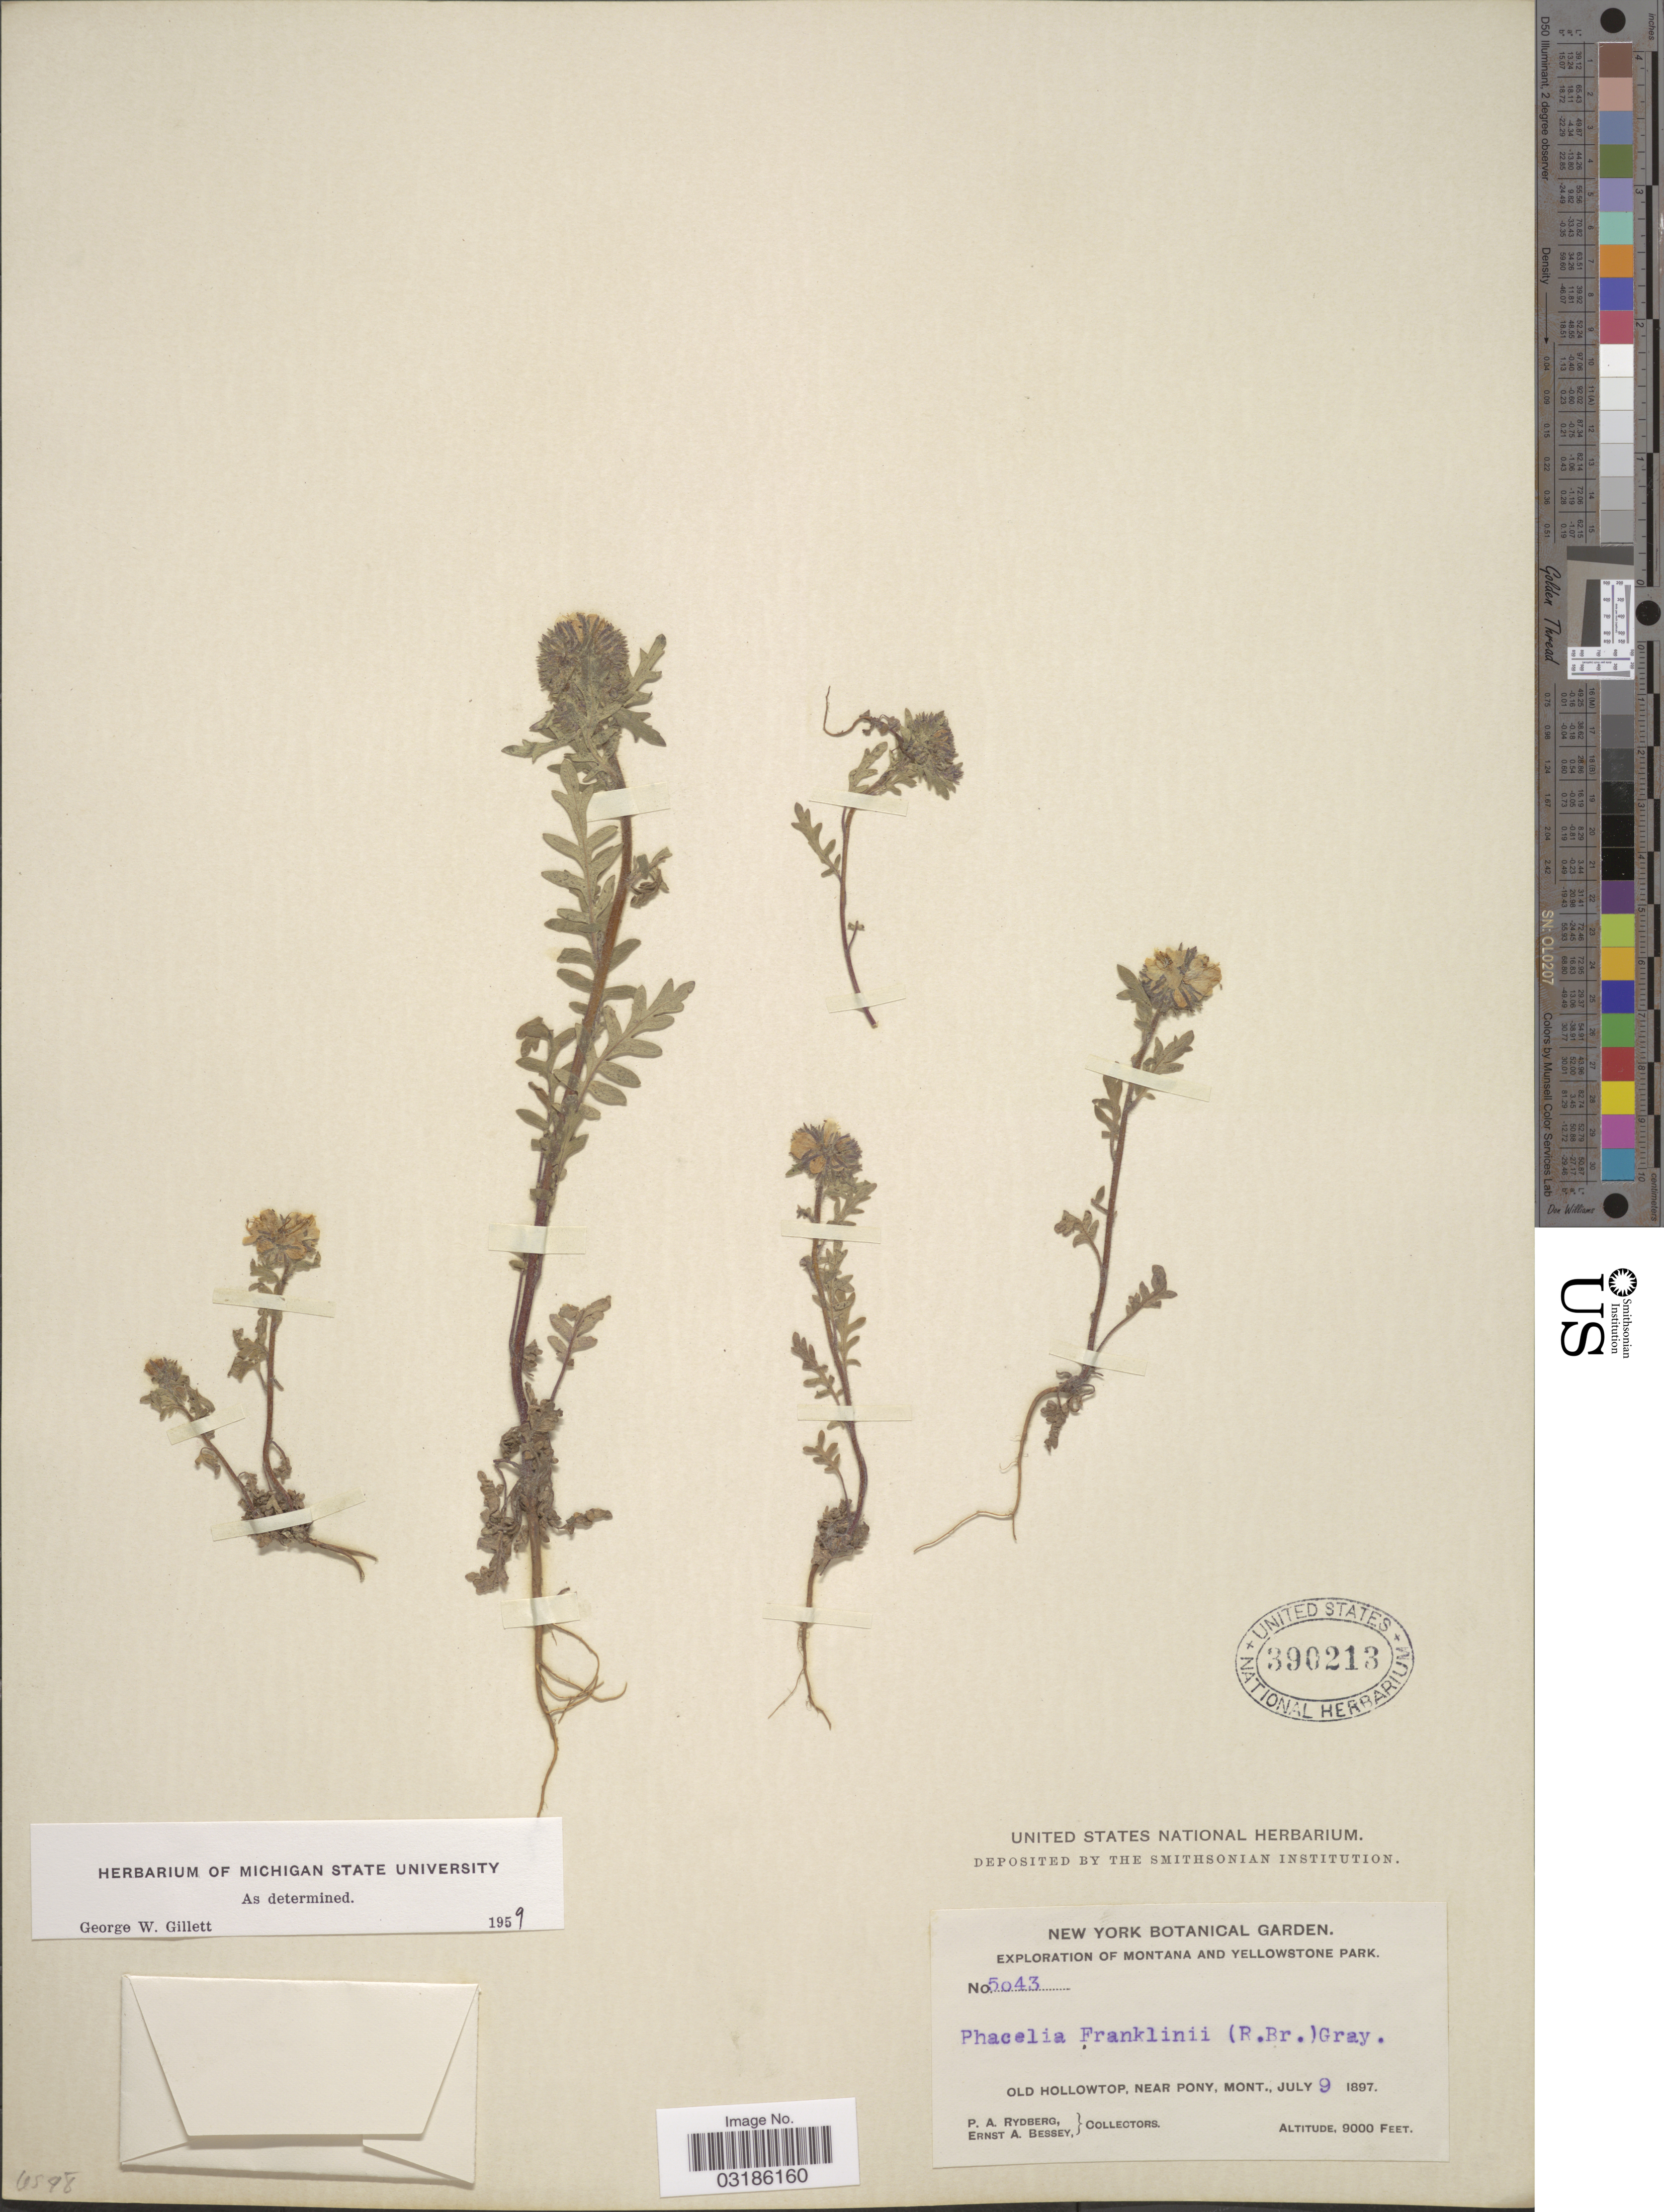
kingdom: Plantae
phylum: Tracheophyta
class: Magnoliopsida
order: Boraginales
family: Hydrophyllaceae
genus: Phacelia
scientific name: Phacelia franklinii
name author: Nutt.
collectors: P. A. Rydberg & E. A. Bessey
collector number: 5043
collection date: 1897-07-09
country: United States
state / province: Montana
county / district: Madison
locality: Yellowstone Park. Old Hollowtop, near Pony, Mont.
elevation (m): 2743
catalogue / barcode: US 390213